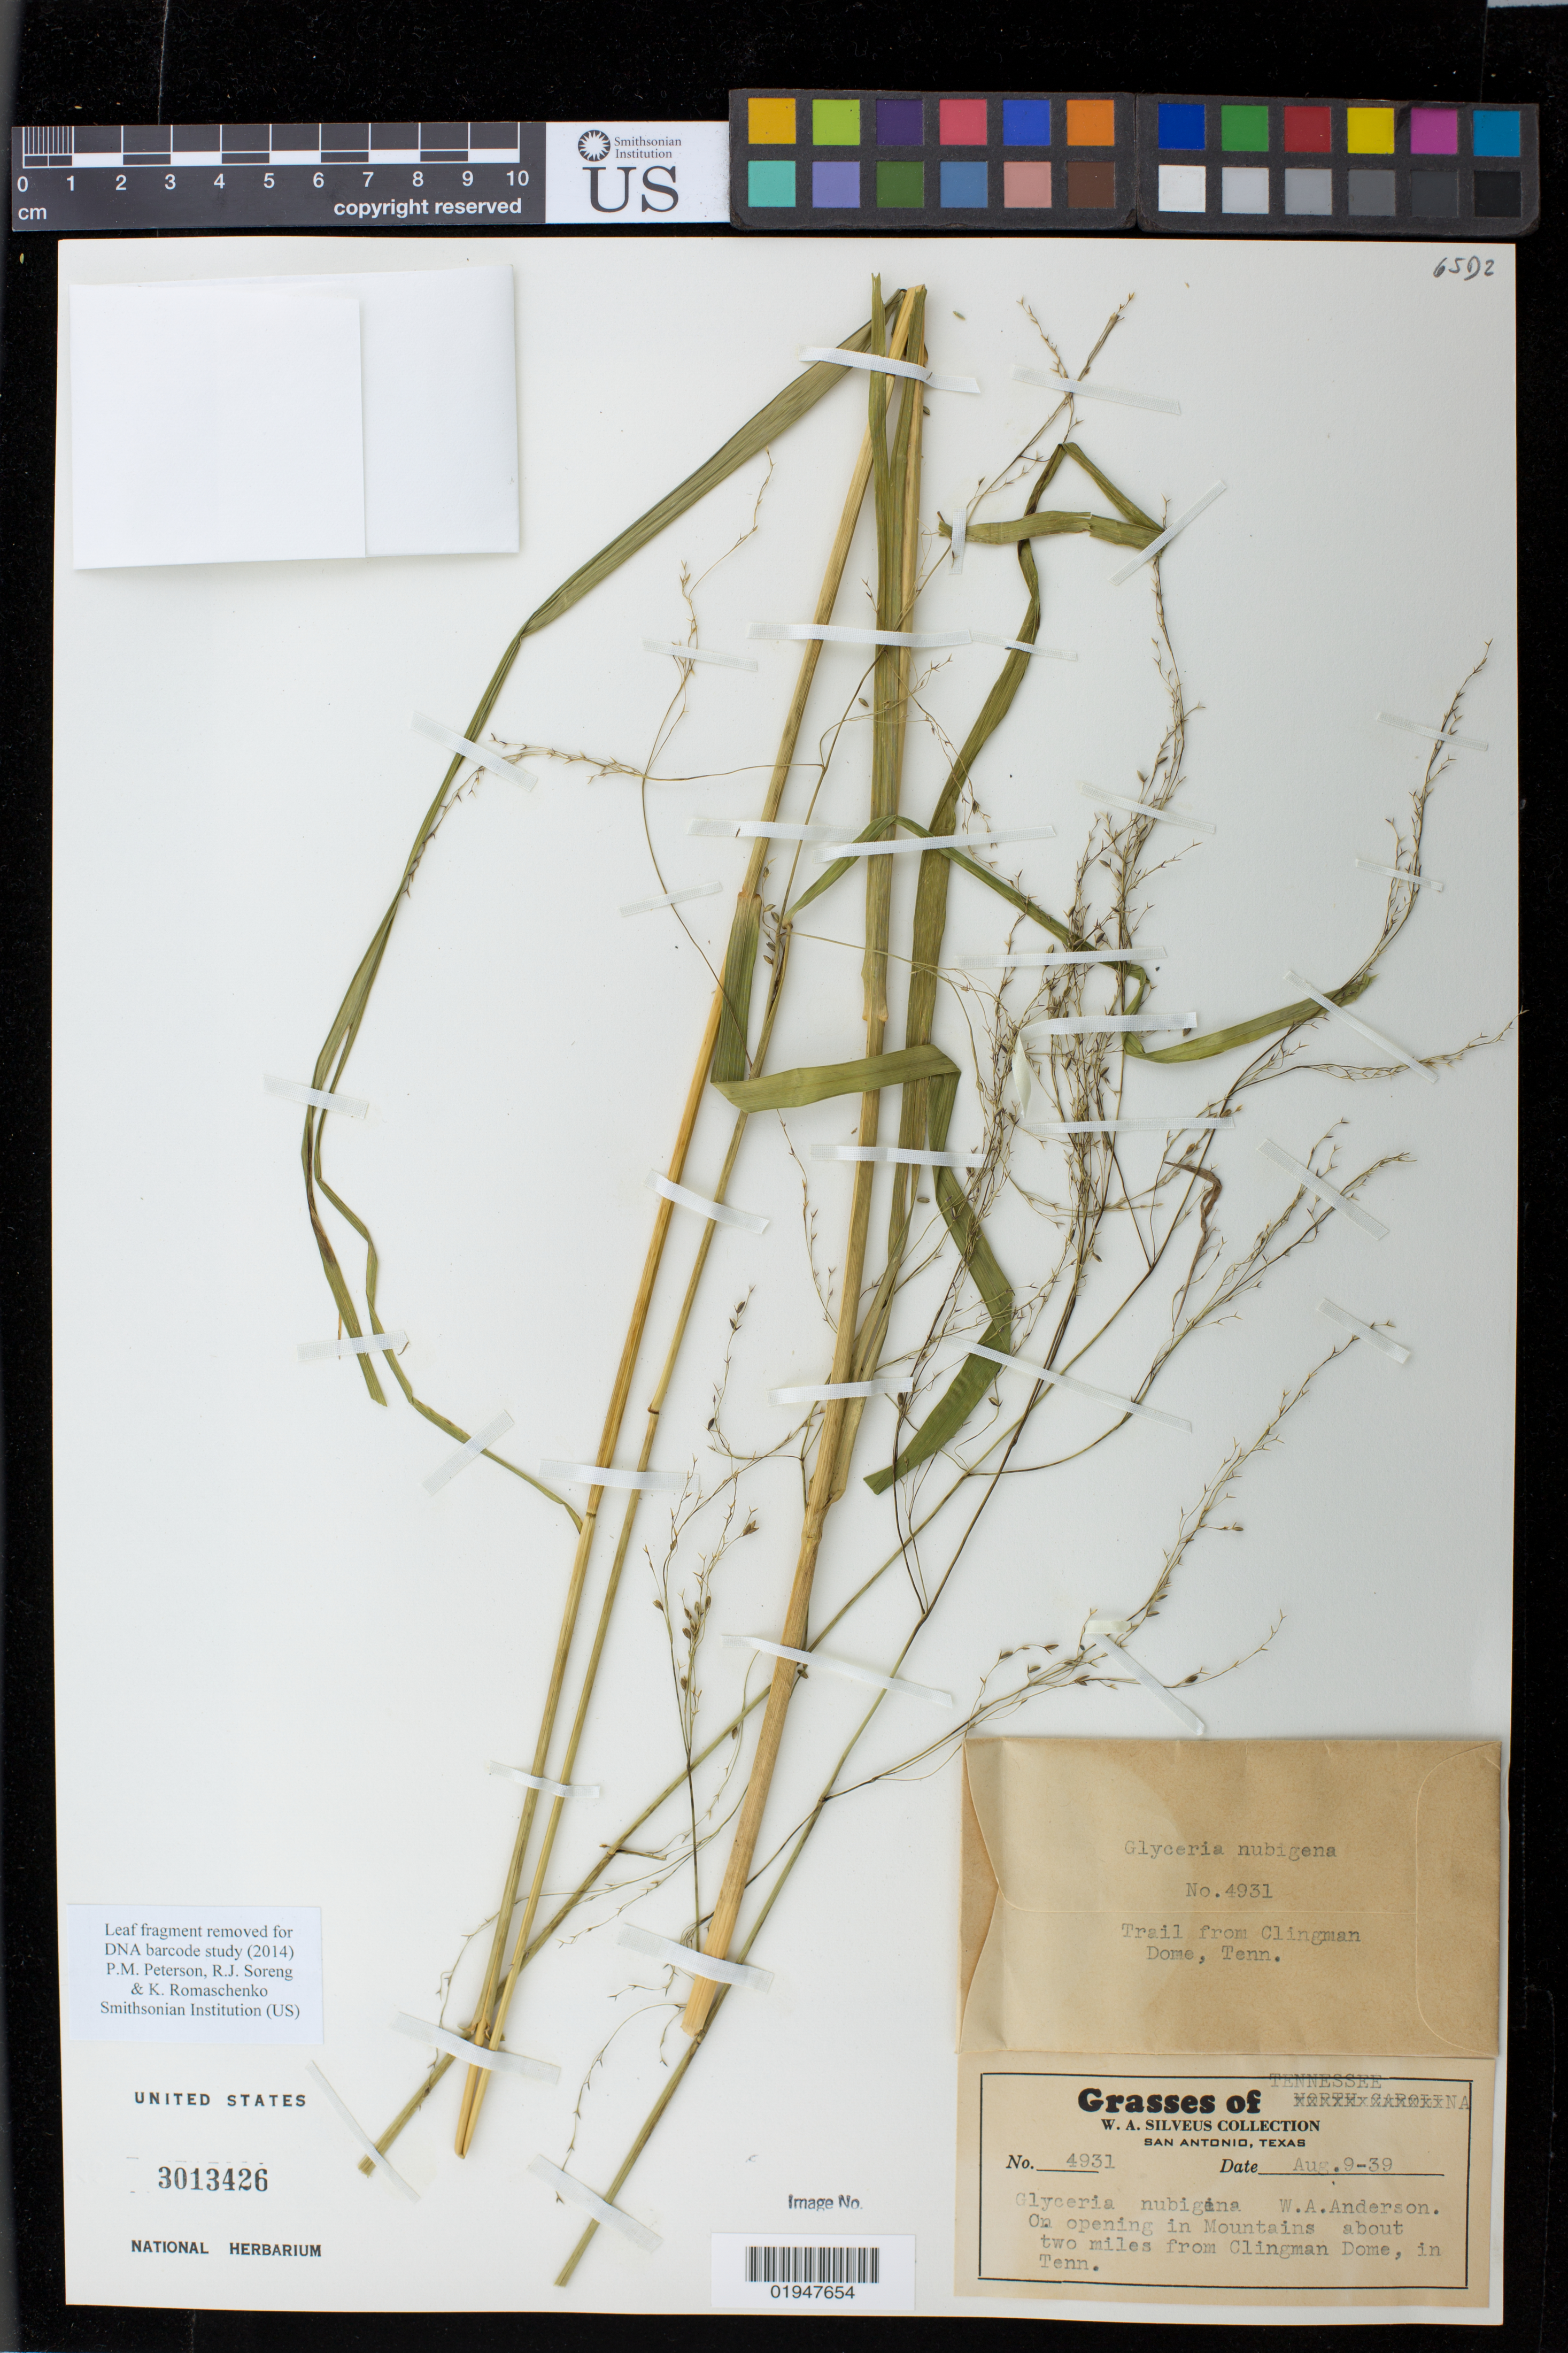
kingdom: Plantae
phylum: Tracheophyta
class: Liliopsida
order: Poales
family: Poaceae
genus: Glyceria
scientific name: Glyceria nubigena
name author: W.A. Anderson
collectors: W. Silveus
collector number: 4931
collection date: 1939-08-09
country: United States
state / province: Tennessee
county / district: Sevier County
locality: On opening in Mountains about two miles from Clingman Dome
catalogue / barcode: US 3013426